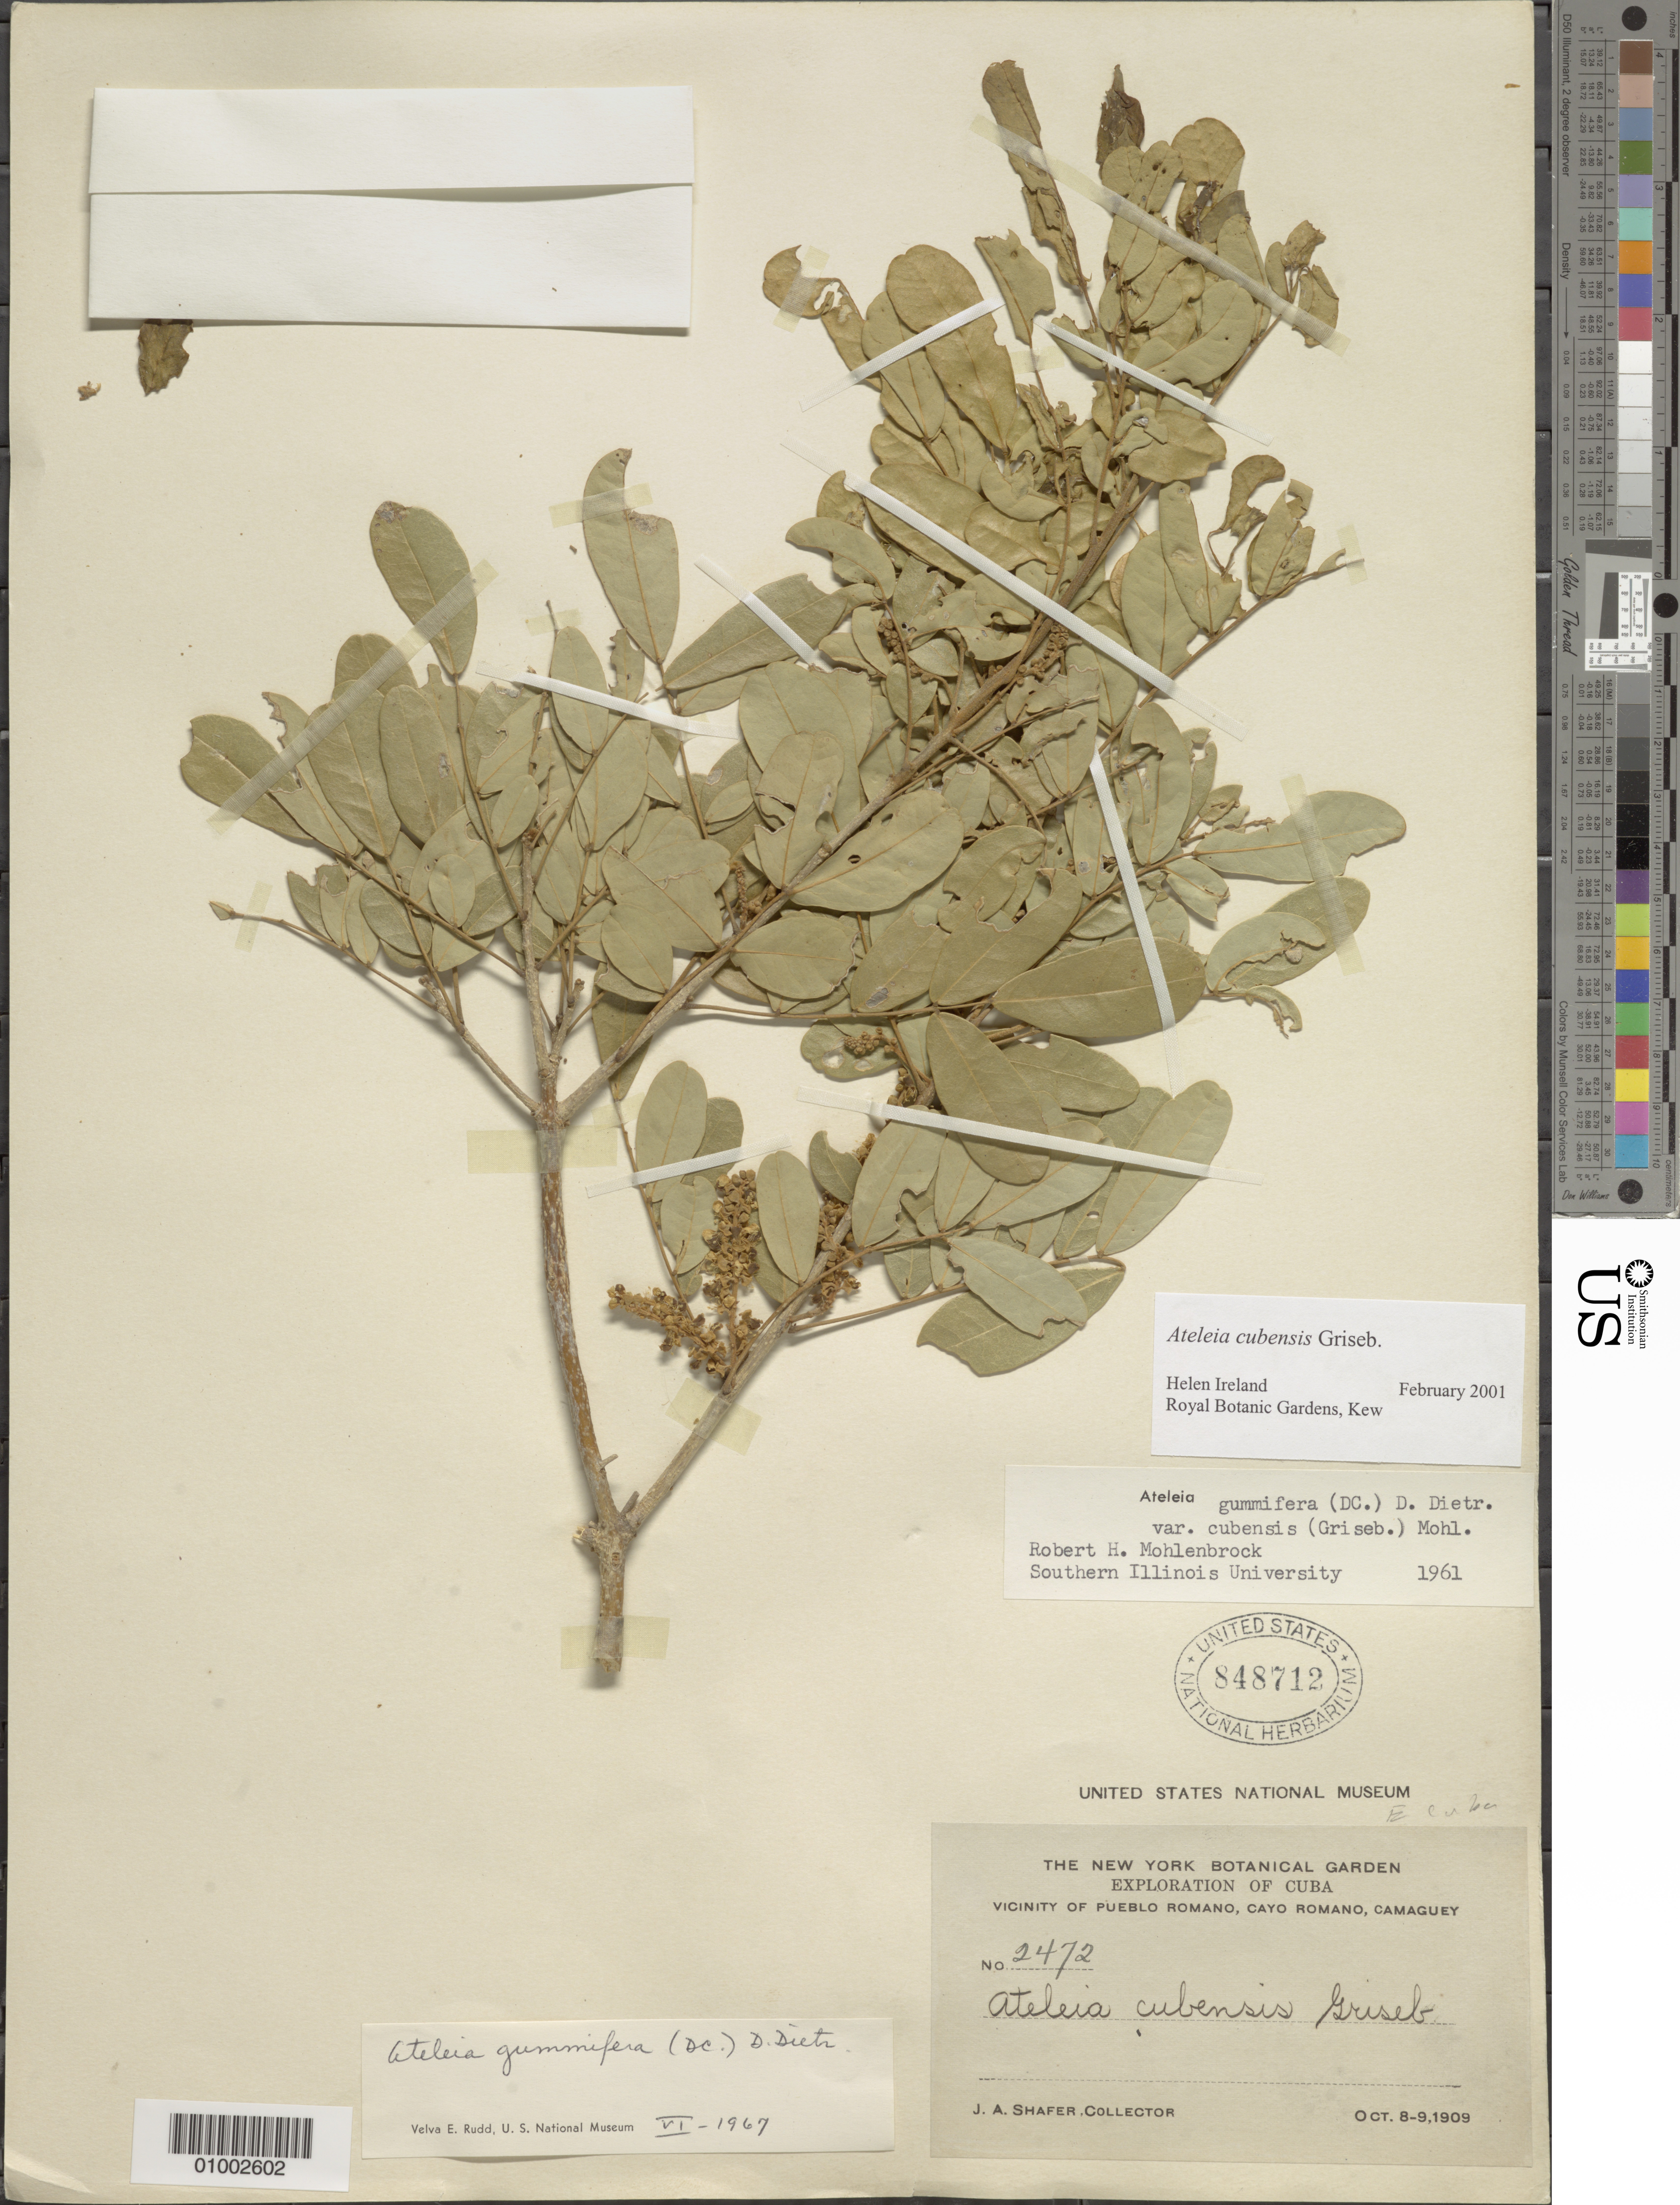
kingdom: Plantae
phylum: Tracheophyta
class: Magnoliopsida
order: Fabales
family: Fabaceae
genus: Ateleia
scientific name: Ateleia gummifera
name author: (Bertero ex DC.) D. Dietr.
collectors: J. A. Shafer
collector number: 2472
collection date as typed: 08 Oct 1909 to 09 Oct 1909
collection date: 1909-10-08/1909-10-09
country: Cuba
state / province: Camagüey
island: Cuba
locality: Pueblo Romano, Cayo Romano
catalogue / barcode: US 848712